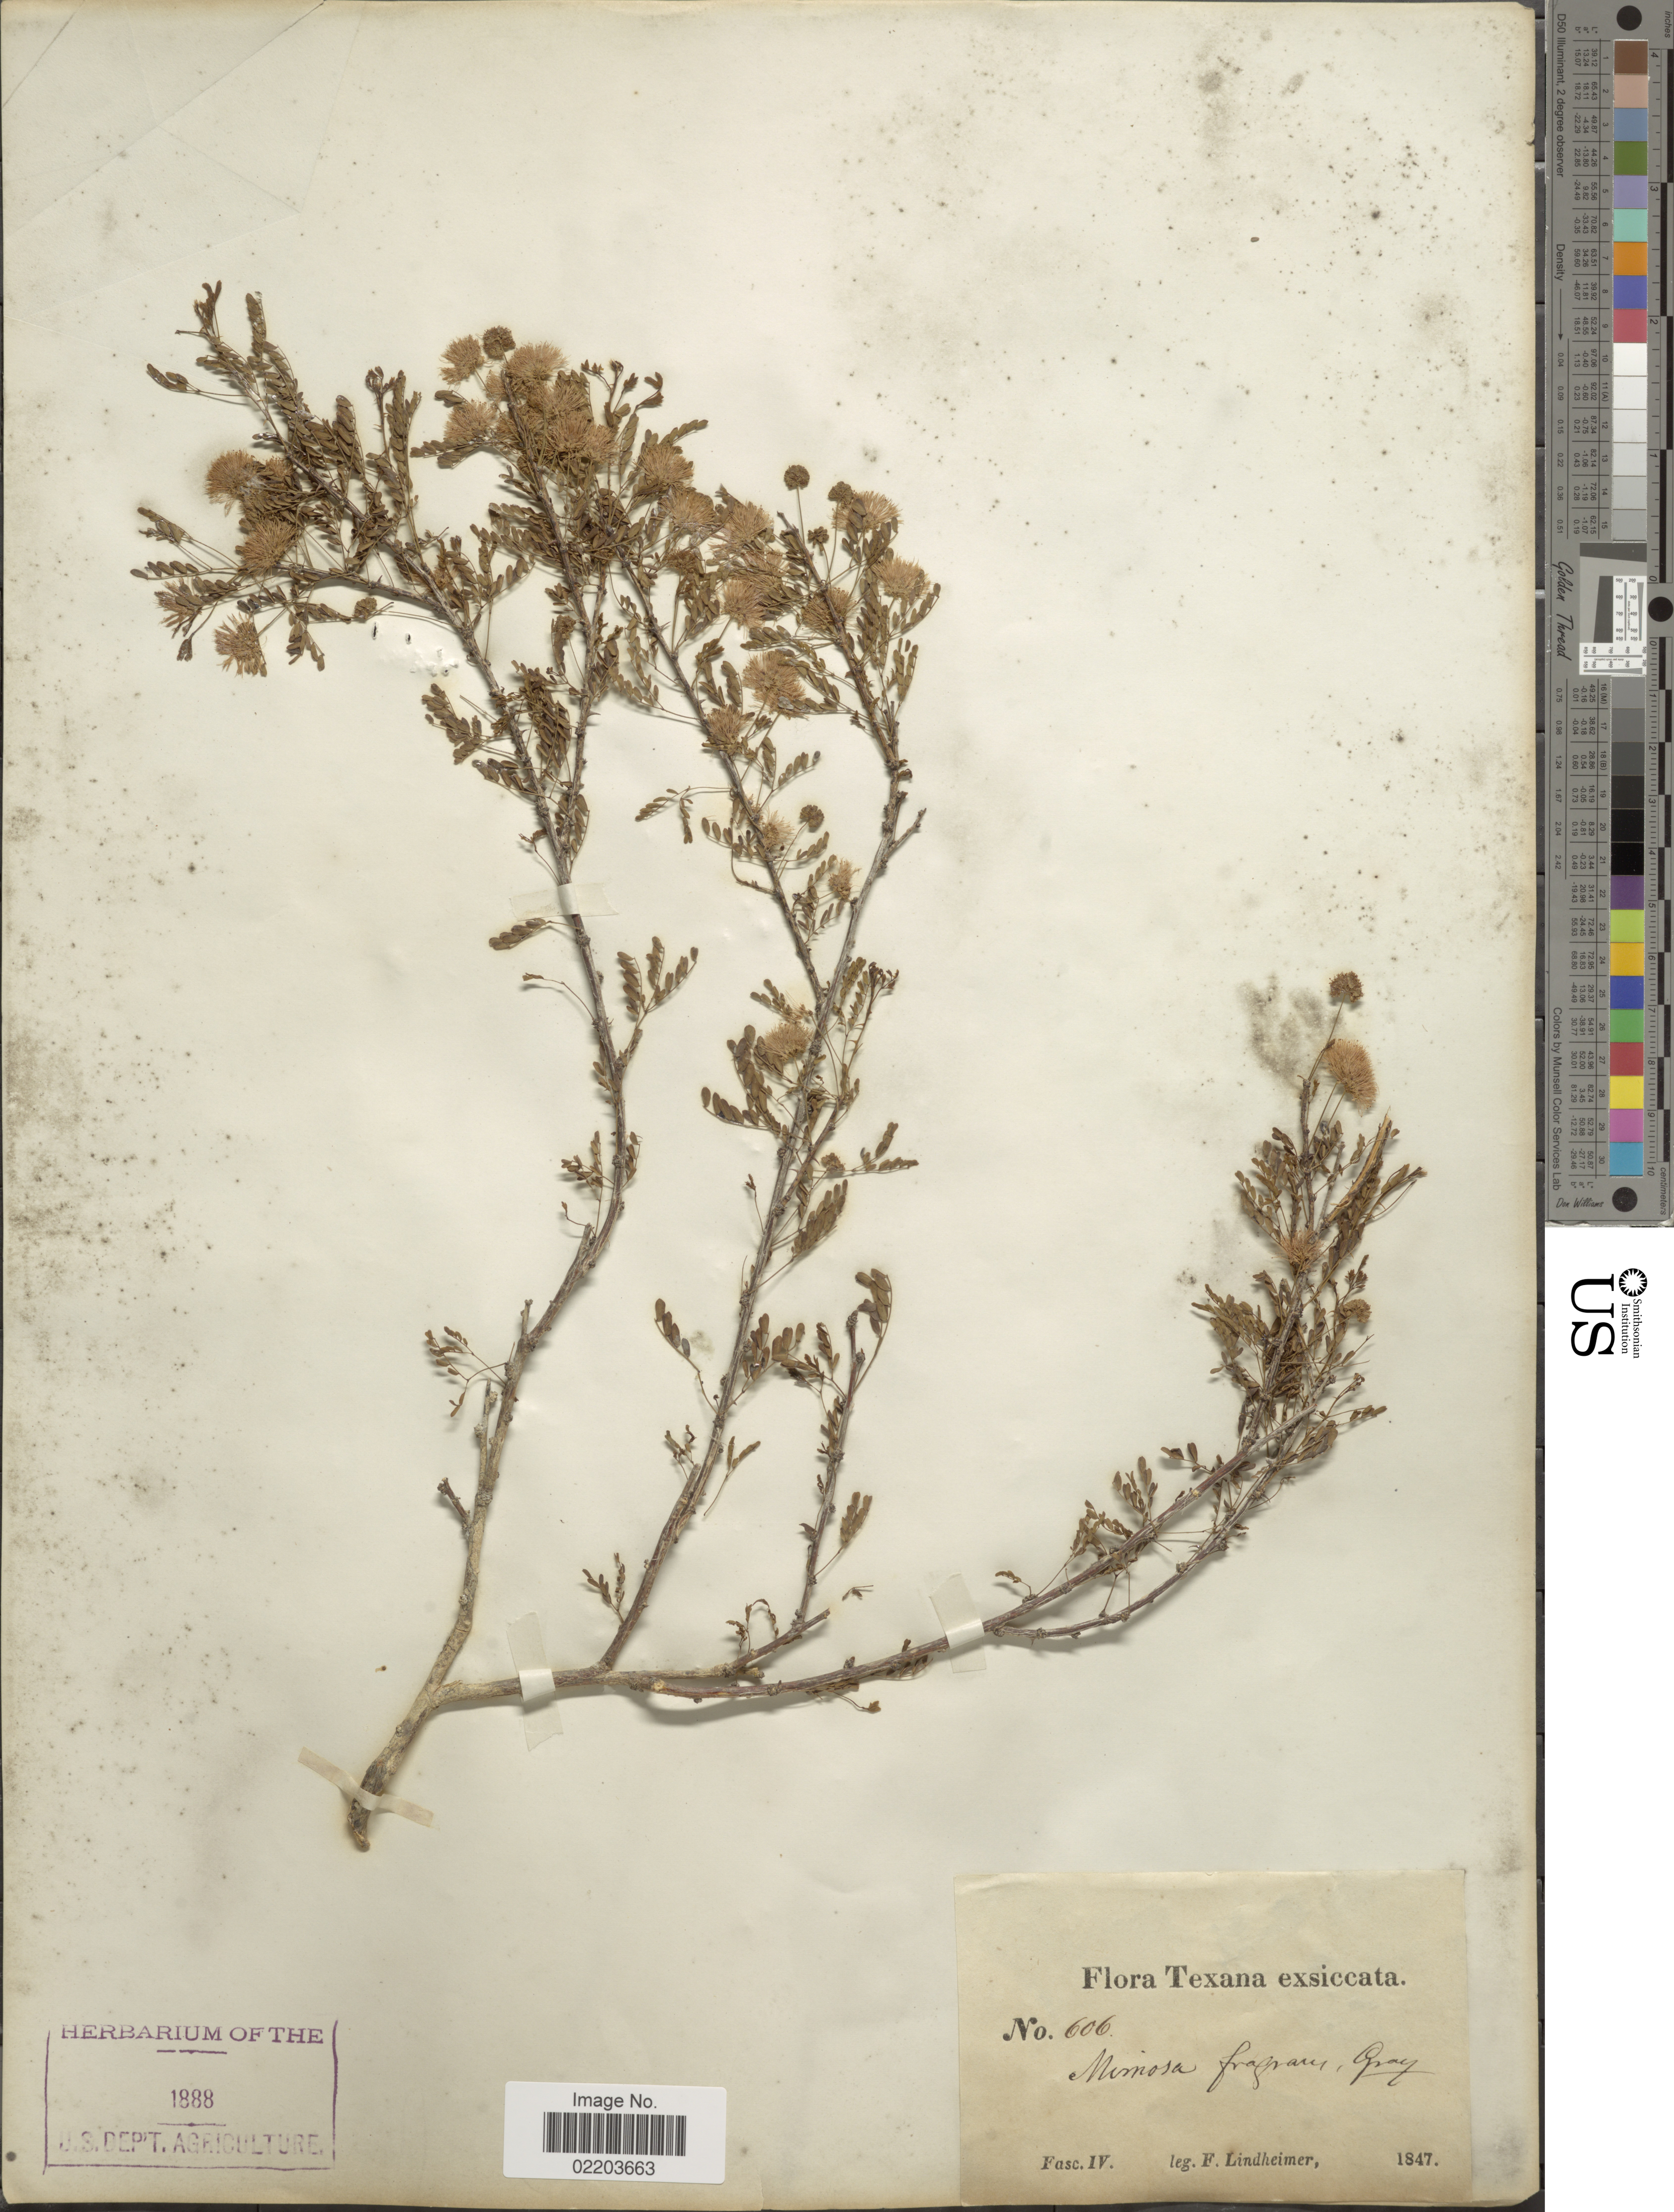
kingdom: Plantae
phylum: Tracheophyta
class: Magnoliopsida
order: Fabales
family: Fabaceae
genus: Mimosa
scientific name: Mimosa borealis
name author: A. Gray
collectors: F. Lindheimer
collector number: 606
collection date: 1847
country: United States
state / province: Texas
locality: Fasc IV